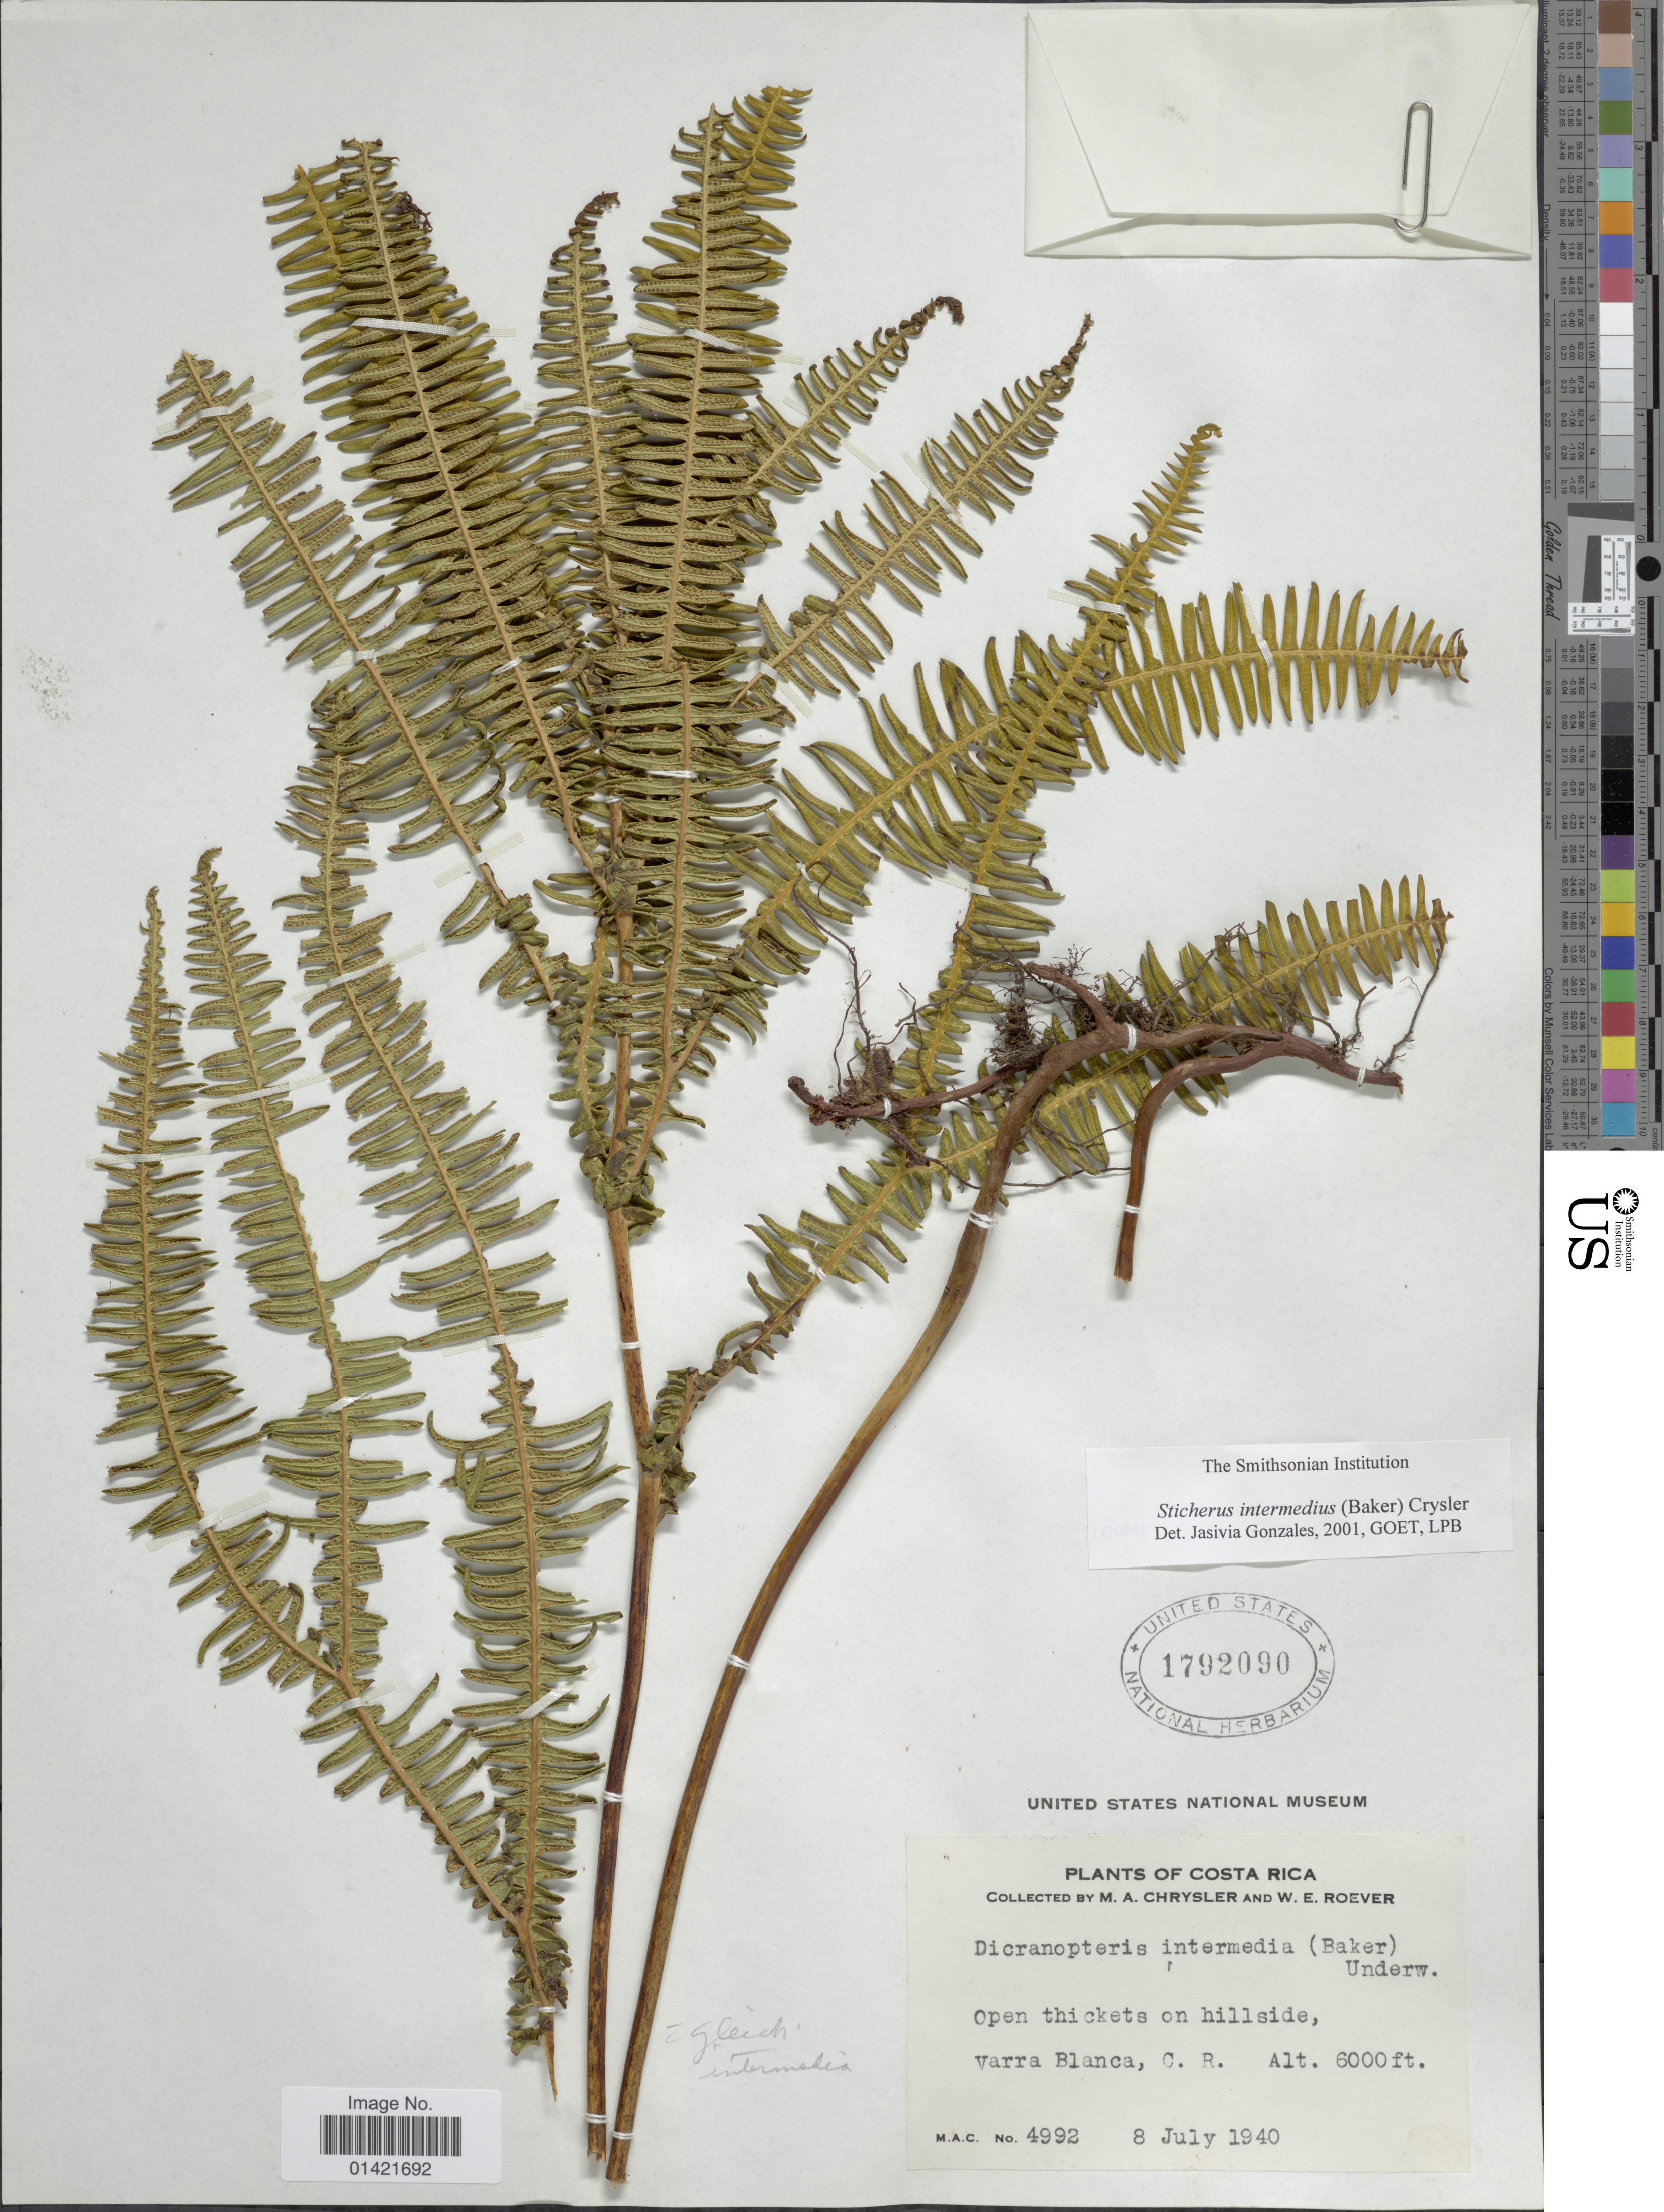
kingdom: Plantae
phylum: Tracheophyta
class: Polypodiopsida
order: Gleicheniales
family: Gleicheniaceae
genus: Sticherus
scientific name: Sticherus intermedius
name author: (Baker) Chrysler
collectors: M. A. Chrysler & W. Roever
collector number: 4992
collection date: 1940-07-08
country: Costa Rica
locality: Varra Blanca, C. R.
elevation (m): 1829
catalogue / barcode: US 1792090